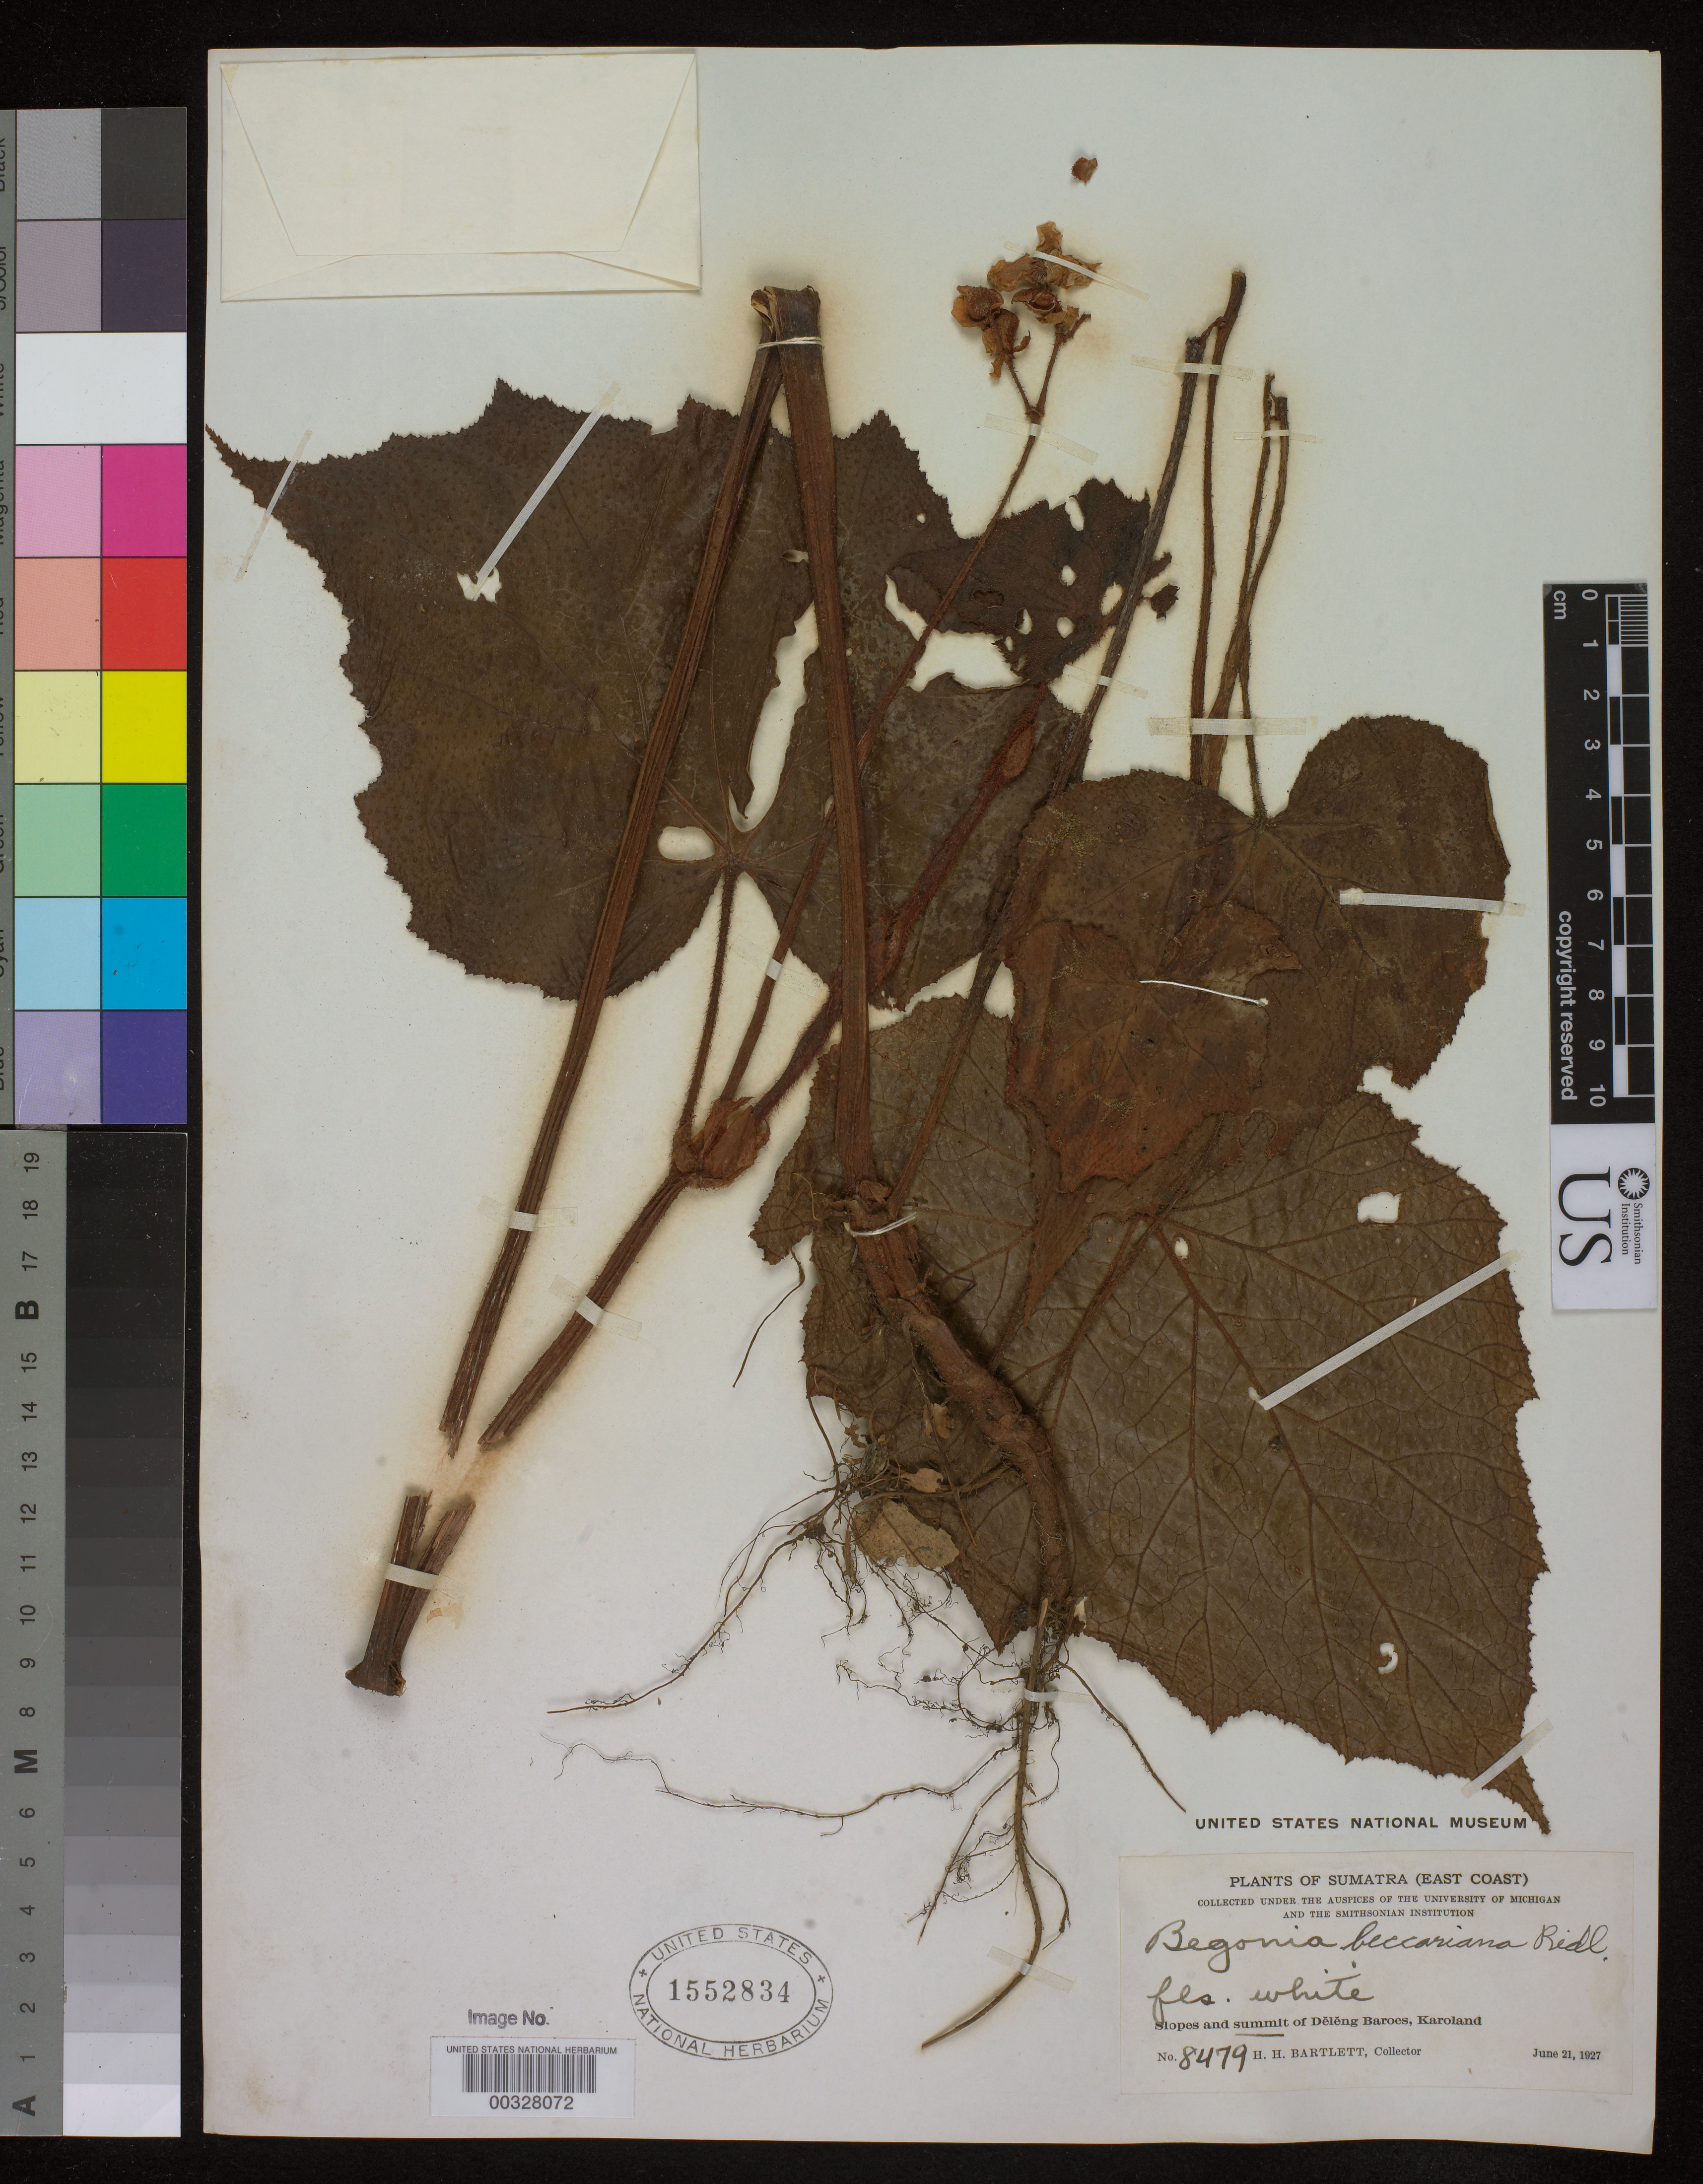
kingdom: Plantae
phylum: Tracheophyta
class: Magnoliopsida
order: Cucurbitales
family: Begoniaceae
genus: Begonia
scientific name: Begonia baramensis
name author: Merr.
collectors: H. H. Bartlett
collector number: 8479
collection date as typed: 21 Jun 1927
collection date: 1927-06-21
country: Indonesia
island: Sumatra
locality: Slopes & summit of deleng baroes, karoland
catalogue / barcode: US 1552834